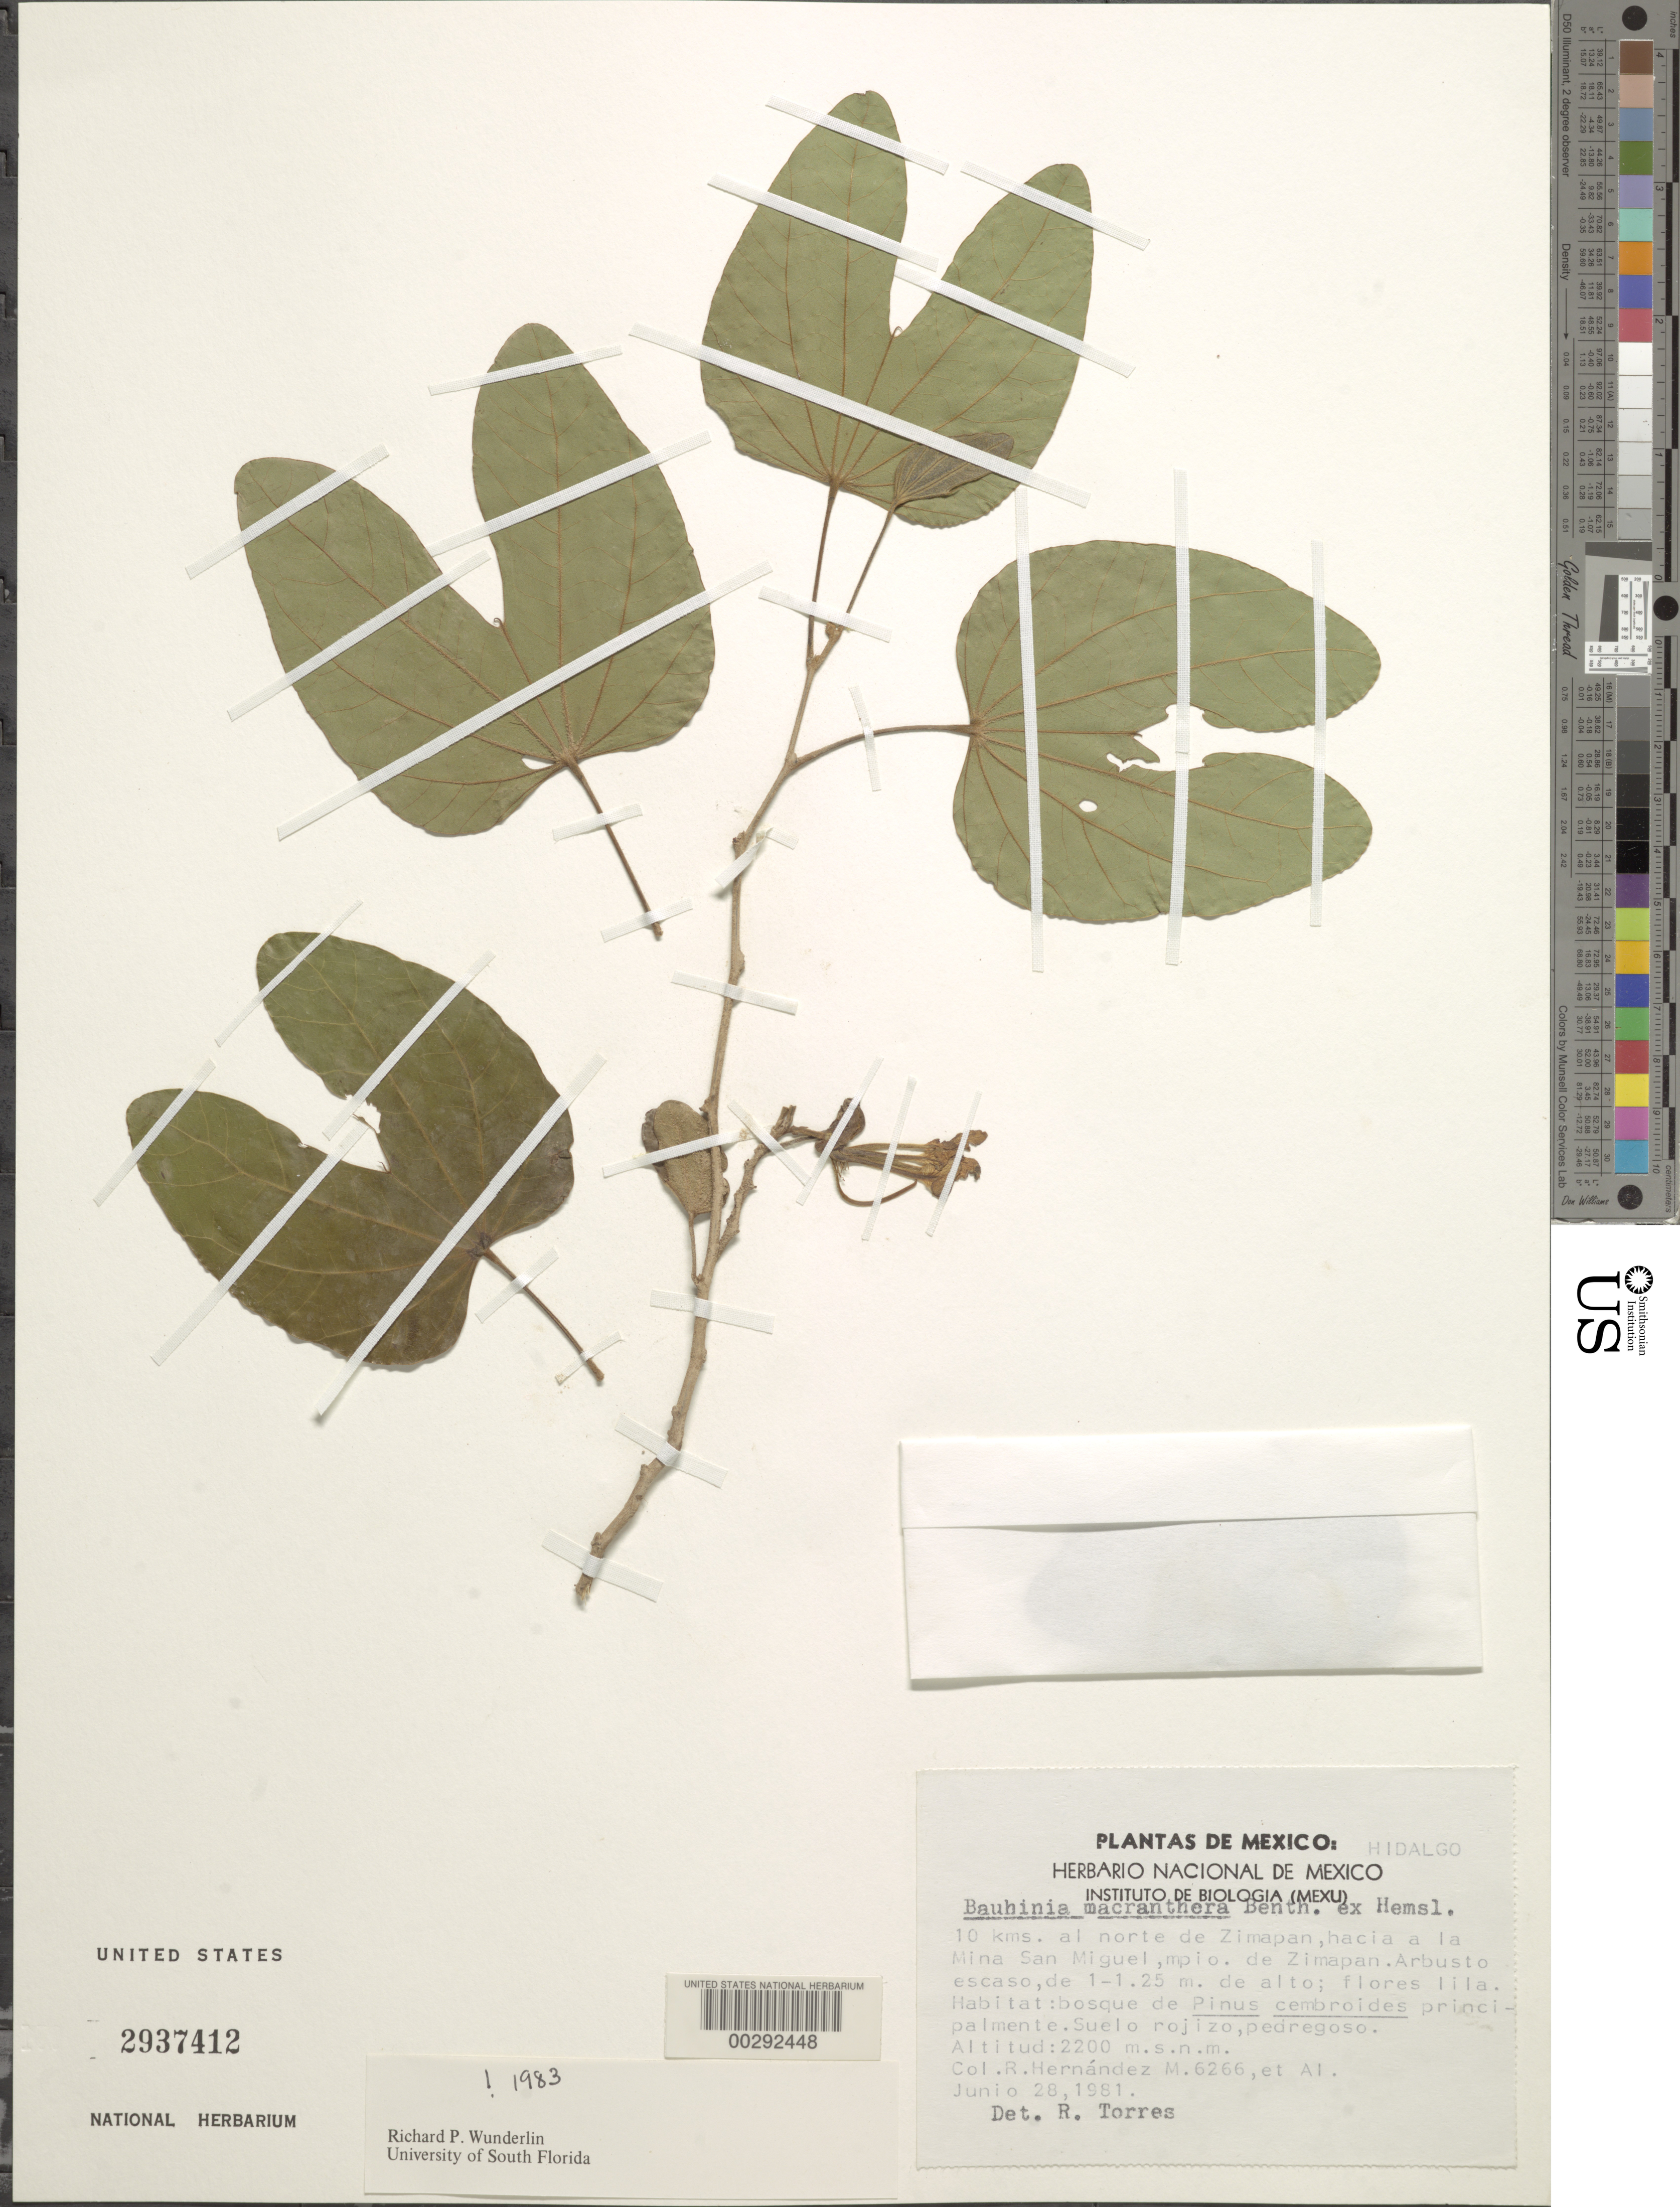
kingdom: Plantae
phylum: Tracheophyta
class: Magnoliopsida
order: Fabales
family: Fabaceae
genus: Bauhinia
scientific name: Bauhinia macranthera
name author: Benth. ex Hemsl.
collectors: R. Hernández-M.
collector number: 6266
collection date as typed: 28 Jun 1981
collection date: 1981-06-28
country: Mexico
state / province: Hidalgo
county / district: Zimapán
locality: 10 km N of Zimapan, toward La Mina San Miguel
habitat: Forest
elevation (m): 2200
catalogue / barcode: US 2937412